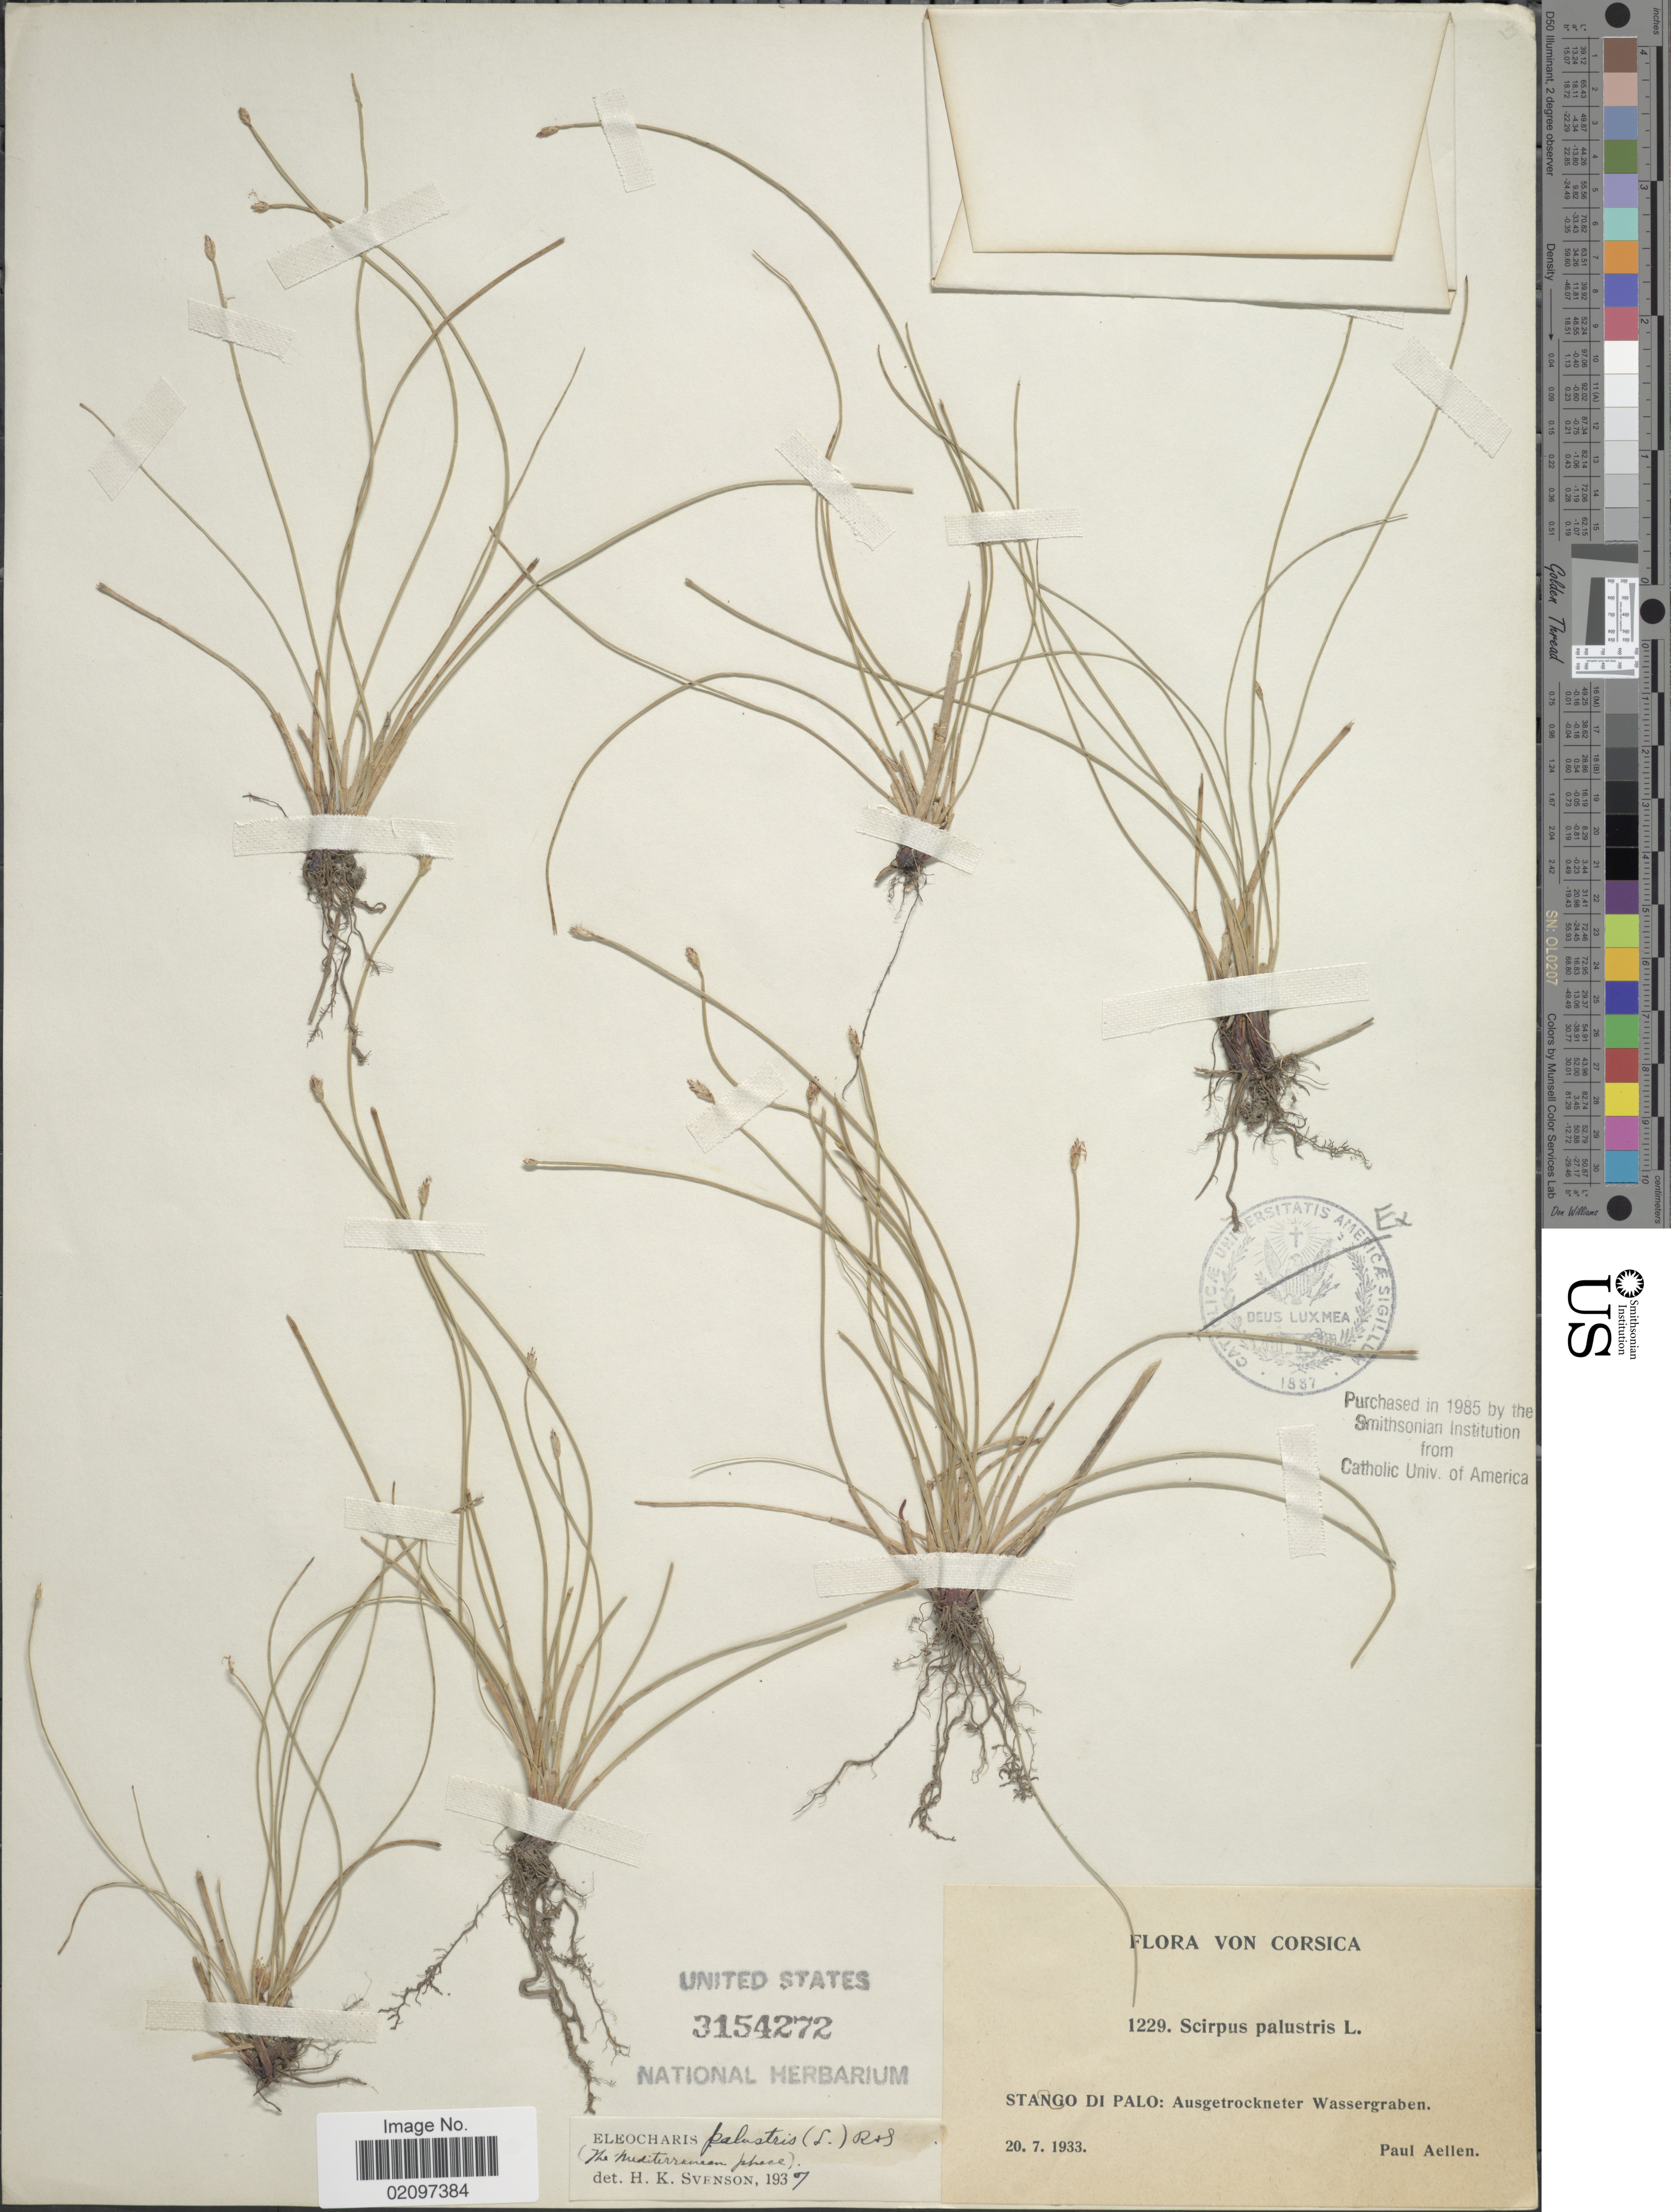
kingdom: Plantae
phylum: Tracheophyta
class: Liliopsida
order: Poales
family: Cyperaceae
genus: Eleocharis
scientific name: Eleocharis palustris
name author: (L.) Roem. & Schult.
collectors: P. Aellen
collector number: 1229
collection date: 1993-07-20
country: France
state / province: Corsica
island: Corse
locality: Corsica. Stango Di Palo: Ausgetrockneter Wassergraben.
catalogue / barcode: US 3154272